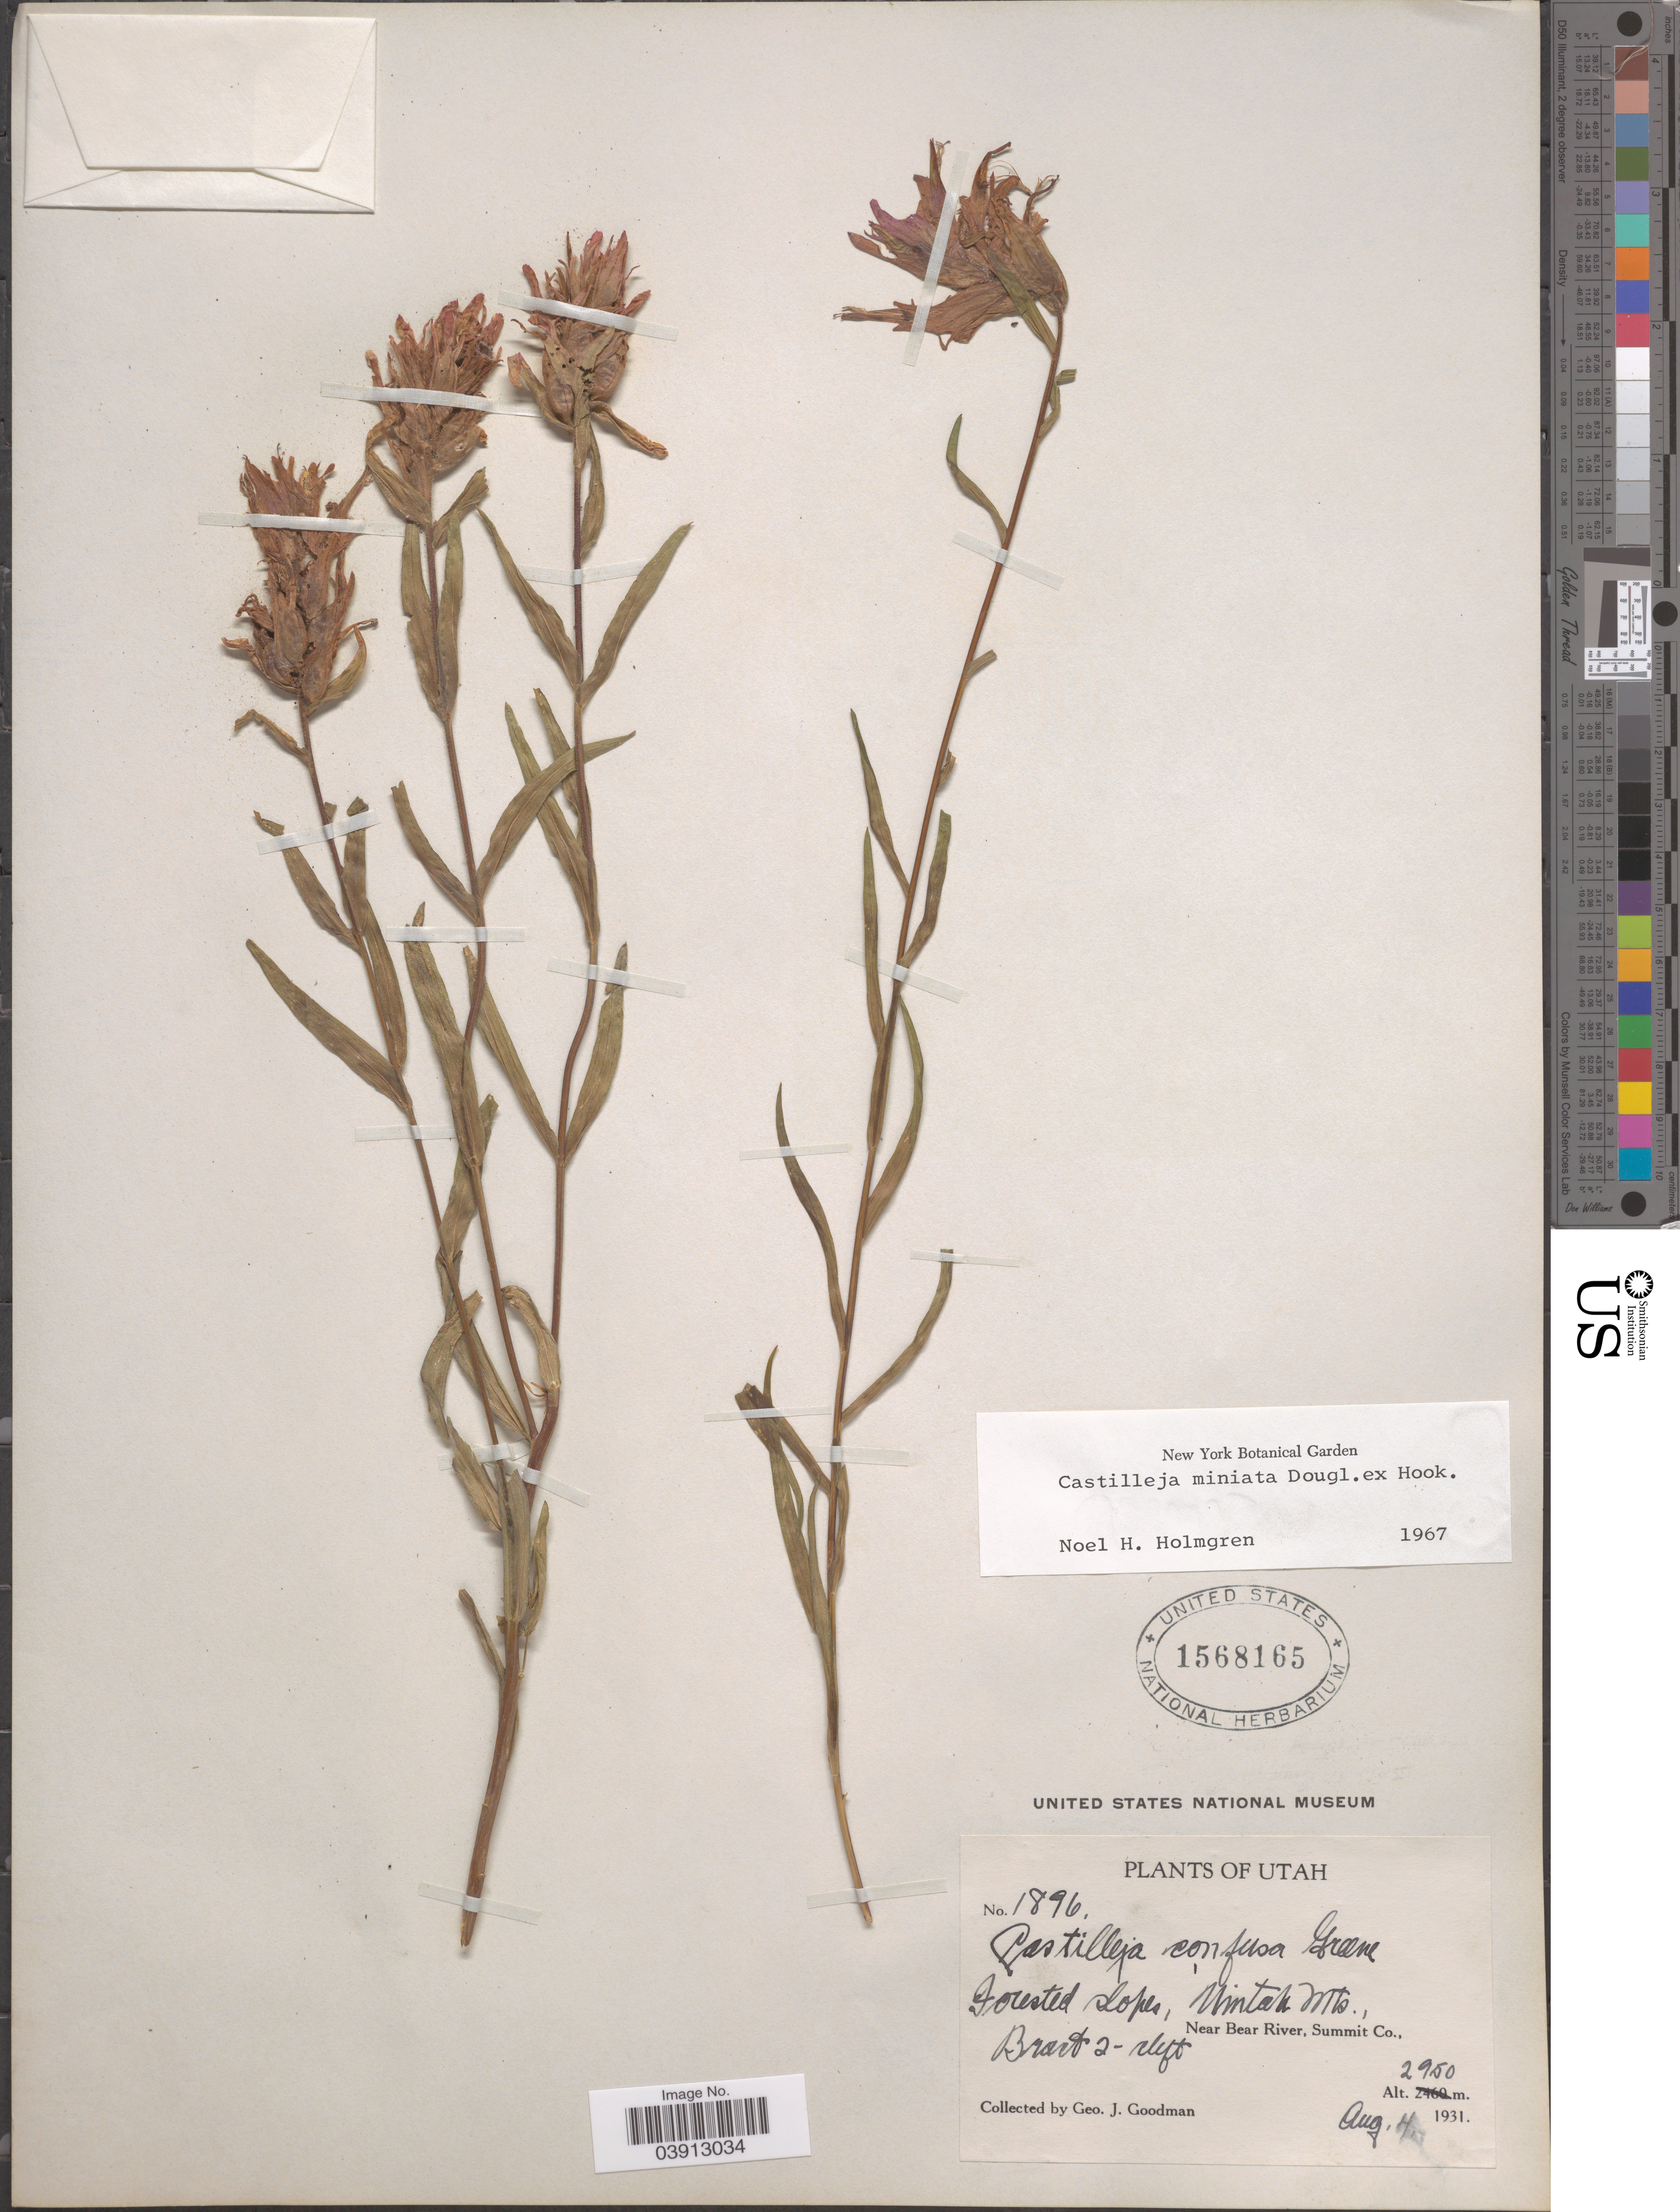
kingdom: Plantae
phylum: Tracheophyta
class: Magnoliopsida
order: Lamiales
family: Orobanchaceae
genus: Castilleja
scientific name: Castilleja miniata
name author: Douglas ex Hook.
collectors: G. J. Goodman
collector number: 1896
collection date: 1931-08-04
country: United States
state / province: Utah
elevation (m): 2950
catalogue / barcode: US 1568165